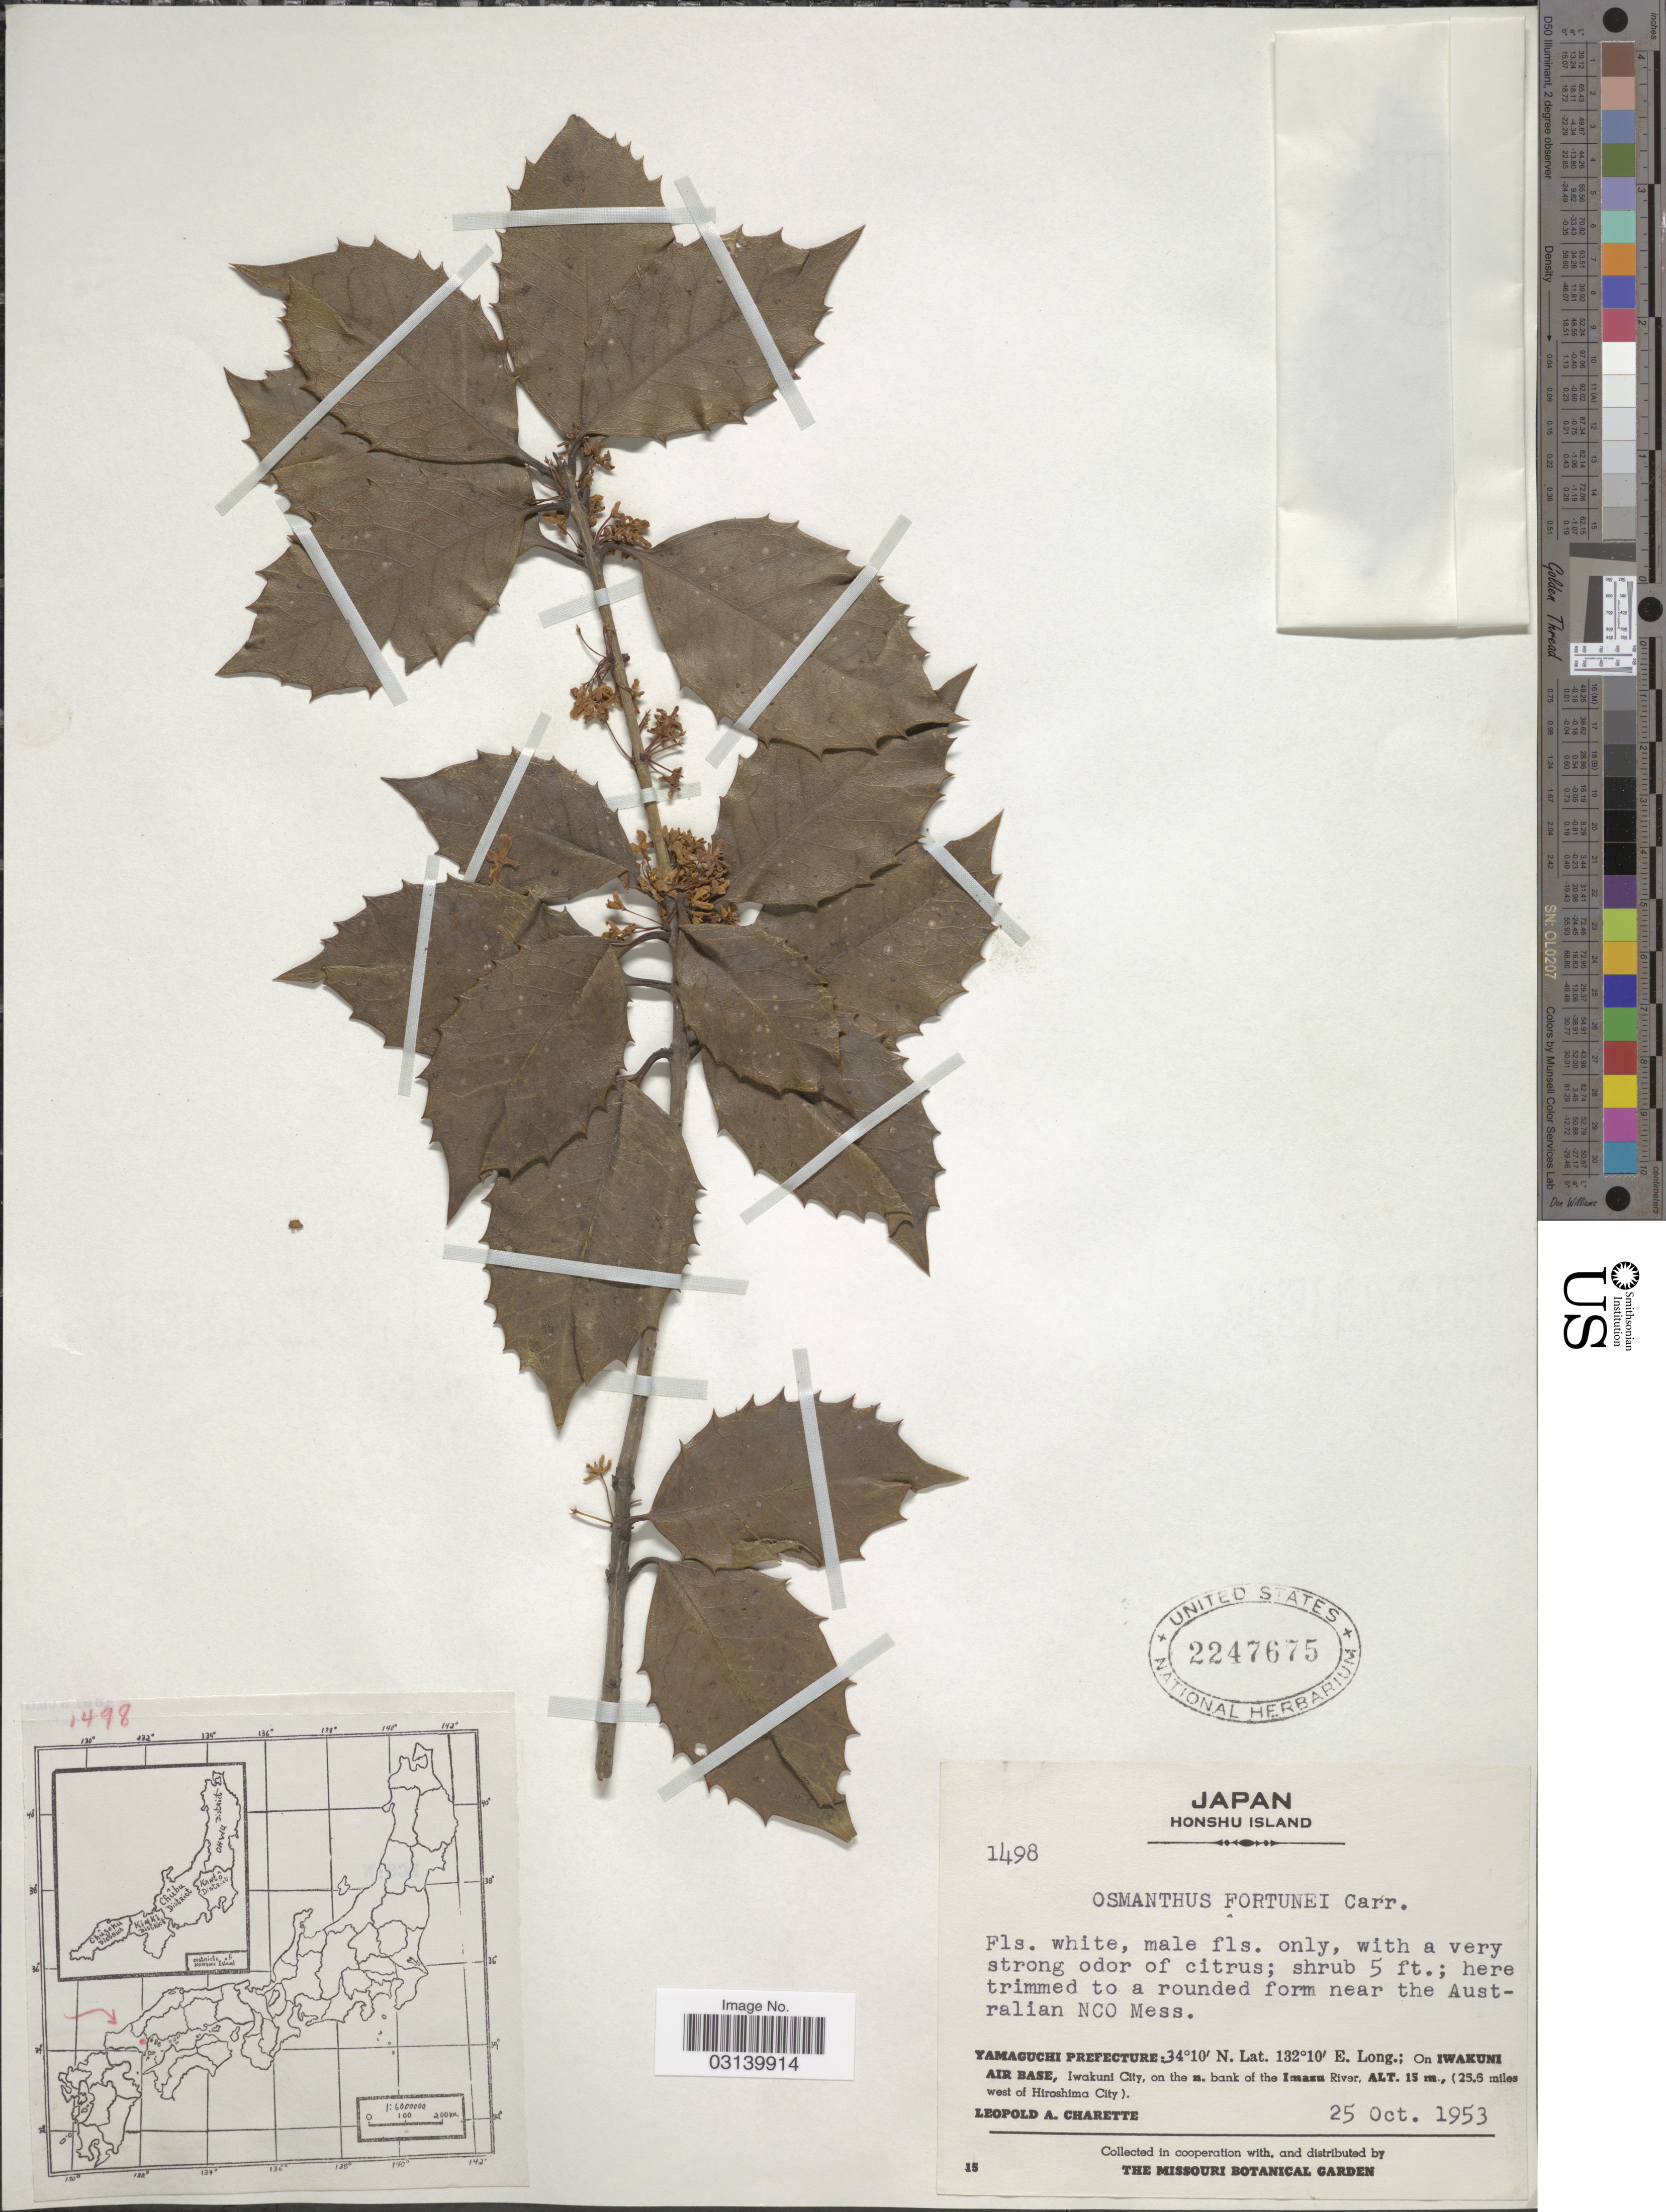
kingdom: Plantae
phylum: Tracheophyta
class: Magnoliopsida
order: Lamiales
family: Oleaceae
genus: Osmanthus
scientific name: Osmanthus x fortunei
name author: Carrière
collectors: L. A. Charette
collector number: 1498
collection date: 1953-10-25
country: Japan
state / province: Yamaguti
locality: Honshu Island, near the Australian NCO Mess. Yamaguchi Prefecture. On Iwakuni Air Base, Iwakuni City, on the n. bank of the Imazu River, (25.6 miles west of Hiroshima City).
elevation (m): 15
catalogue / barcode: US 2247675